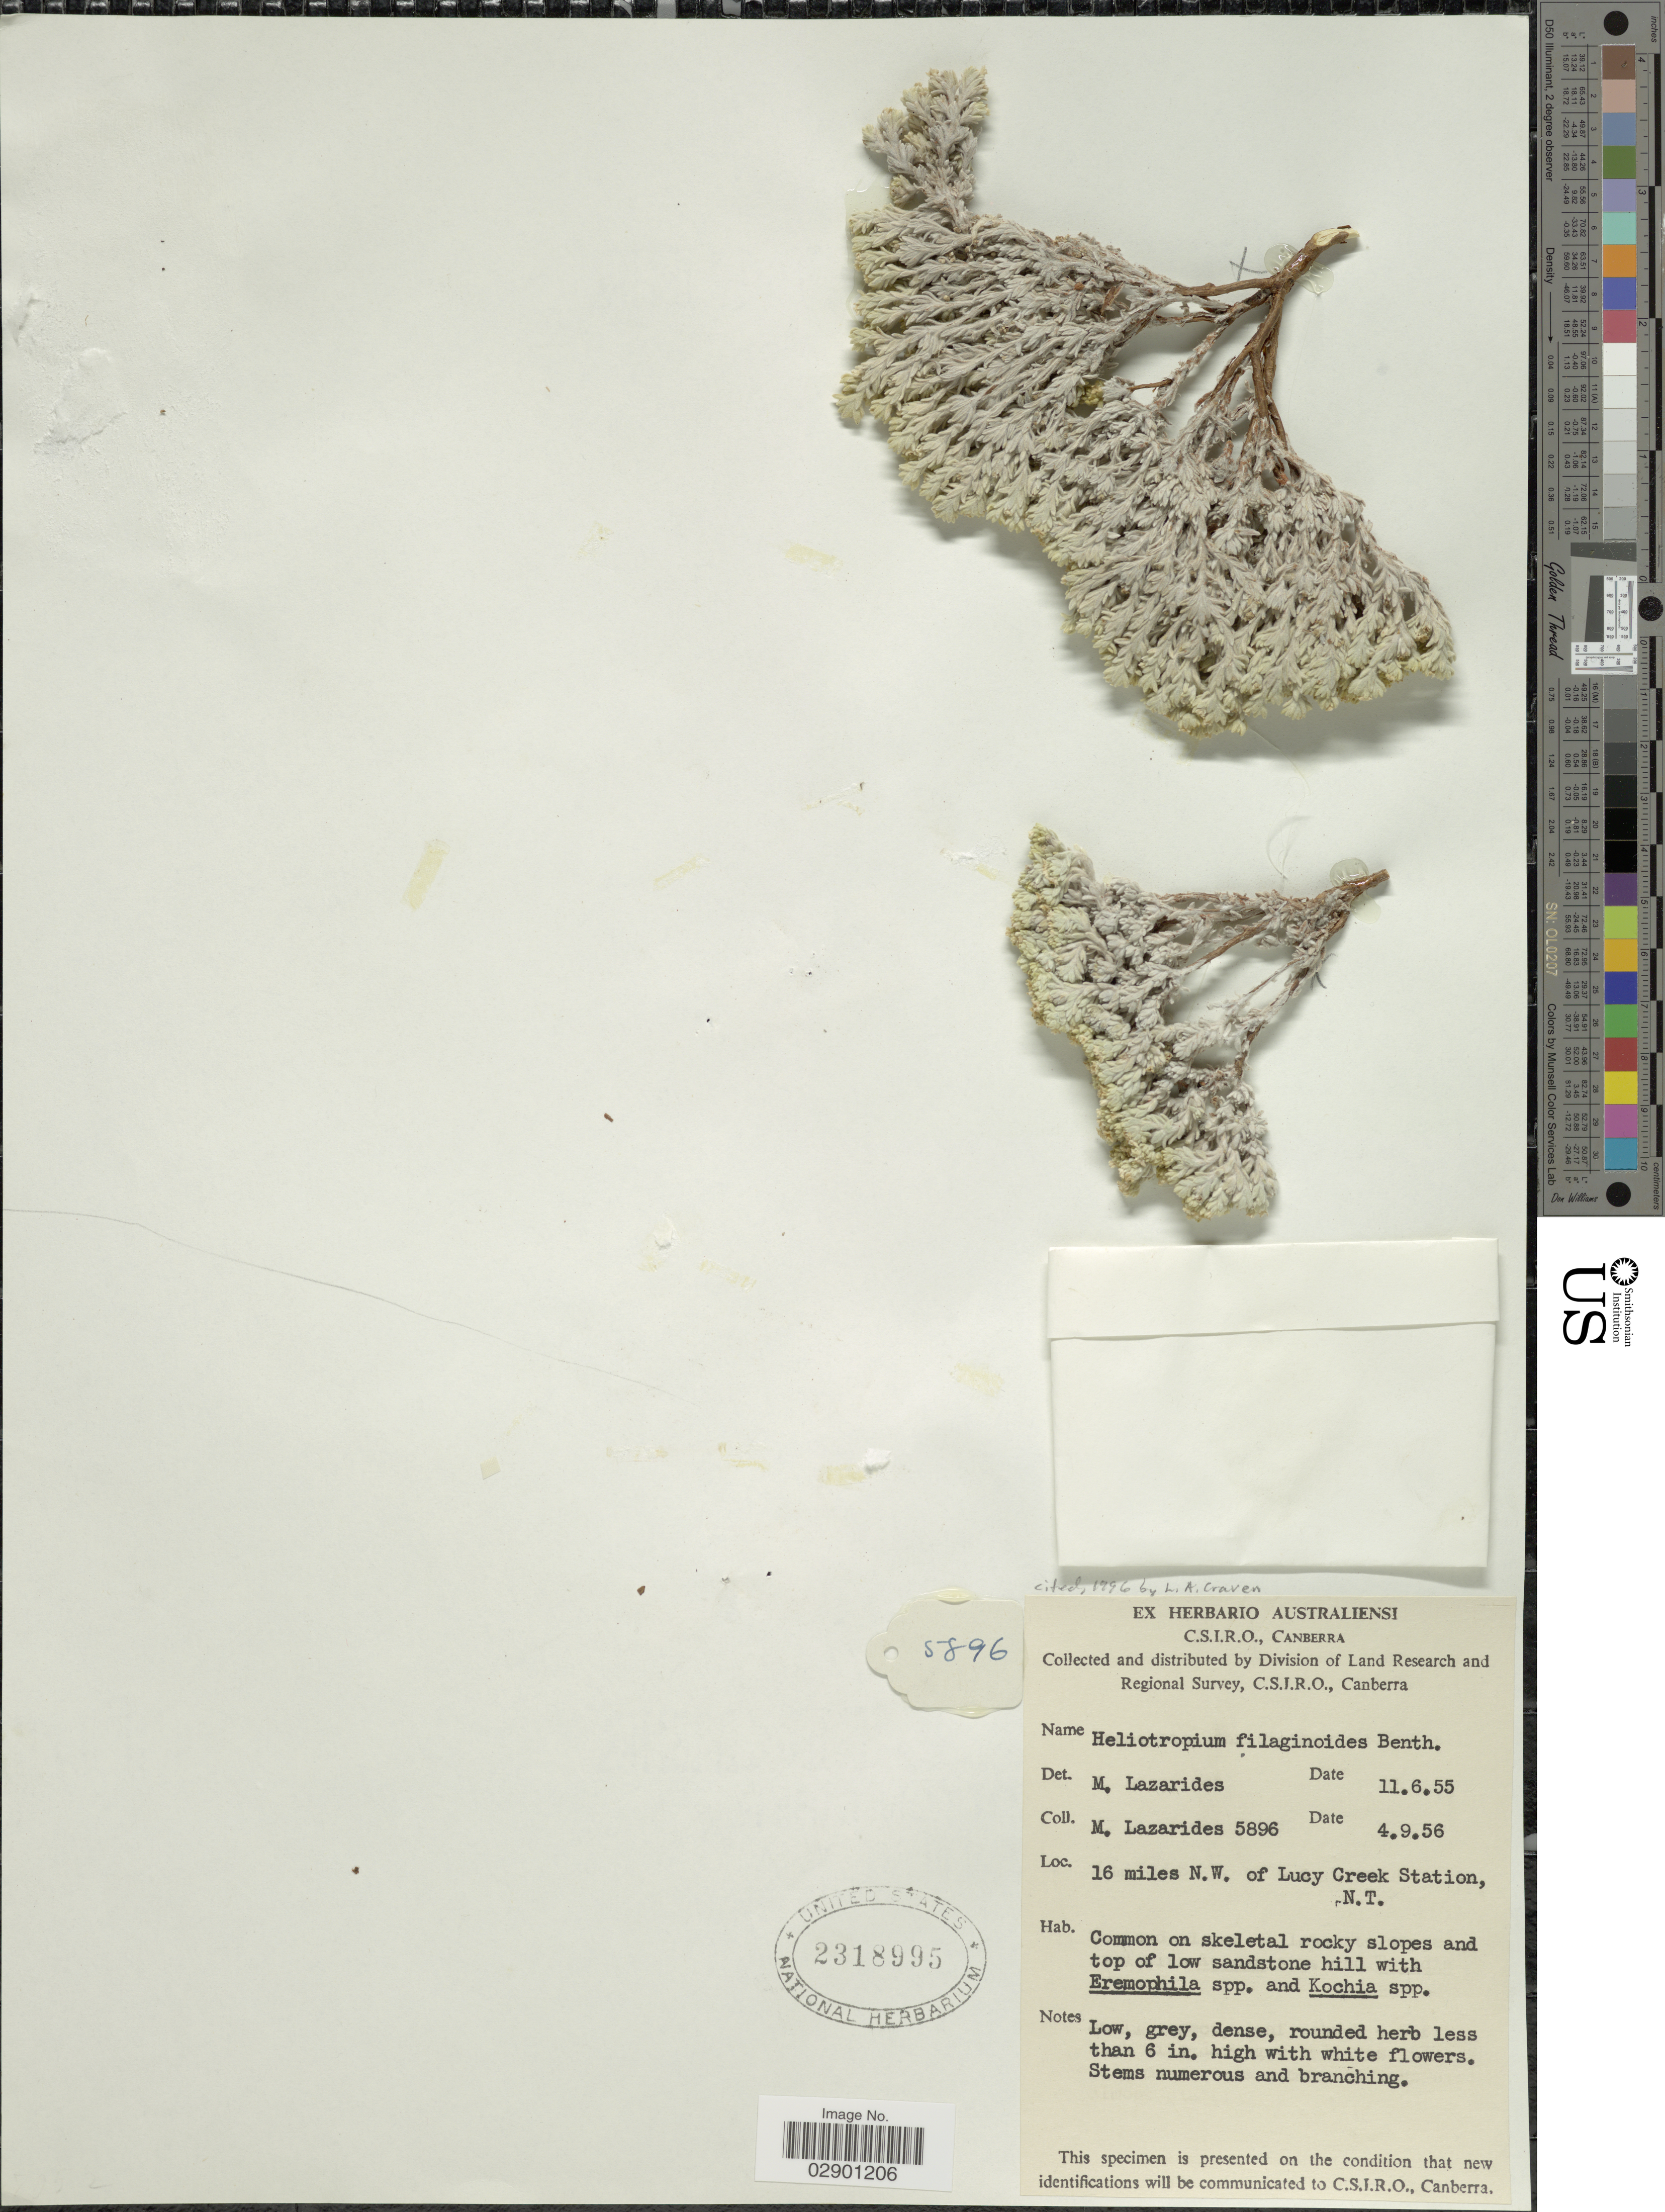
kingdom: Plantae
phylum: Tracheophyta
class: Magnoliopsida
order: Boraginales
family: Heliotropiaceae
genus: Heliotropium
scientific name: Heliotropium filaginoides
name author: Benth.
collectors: M. Lazarides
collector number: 5896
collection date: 1956-09-04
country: Australia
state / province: Northern Territory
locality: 16 miles N.W. of Lucy Creek Station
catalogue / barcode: US 2318995